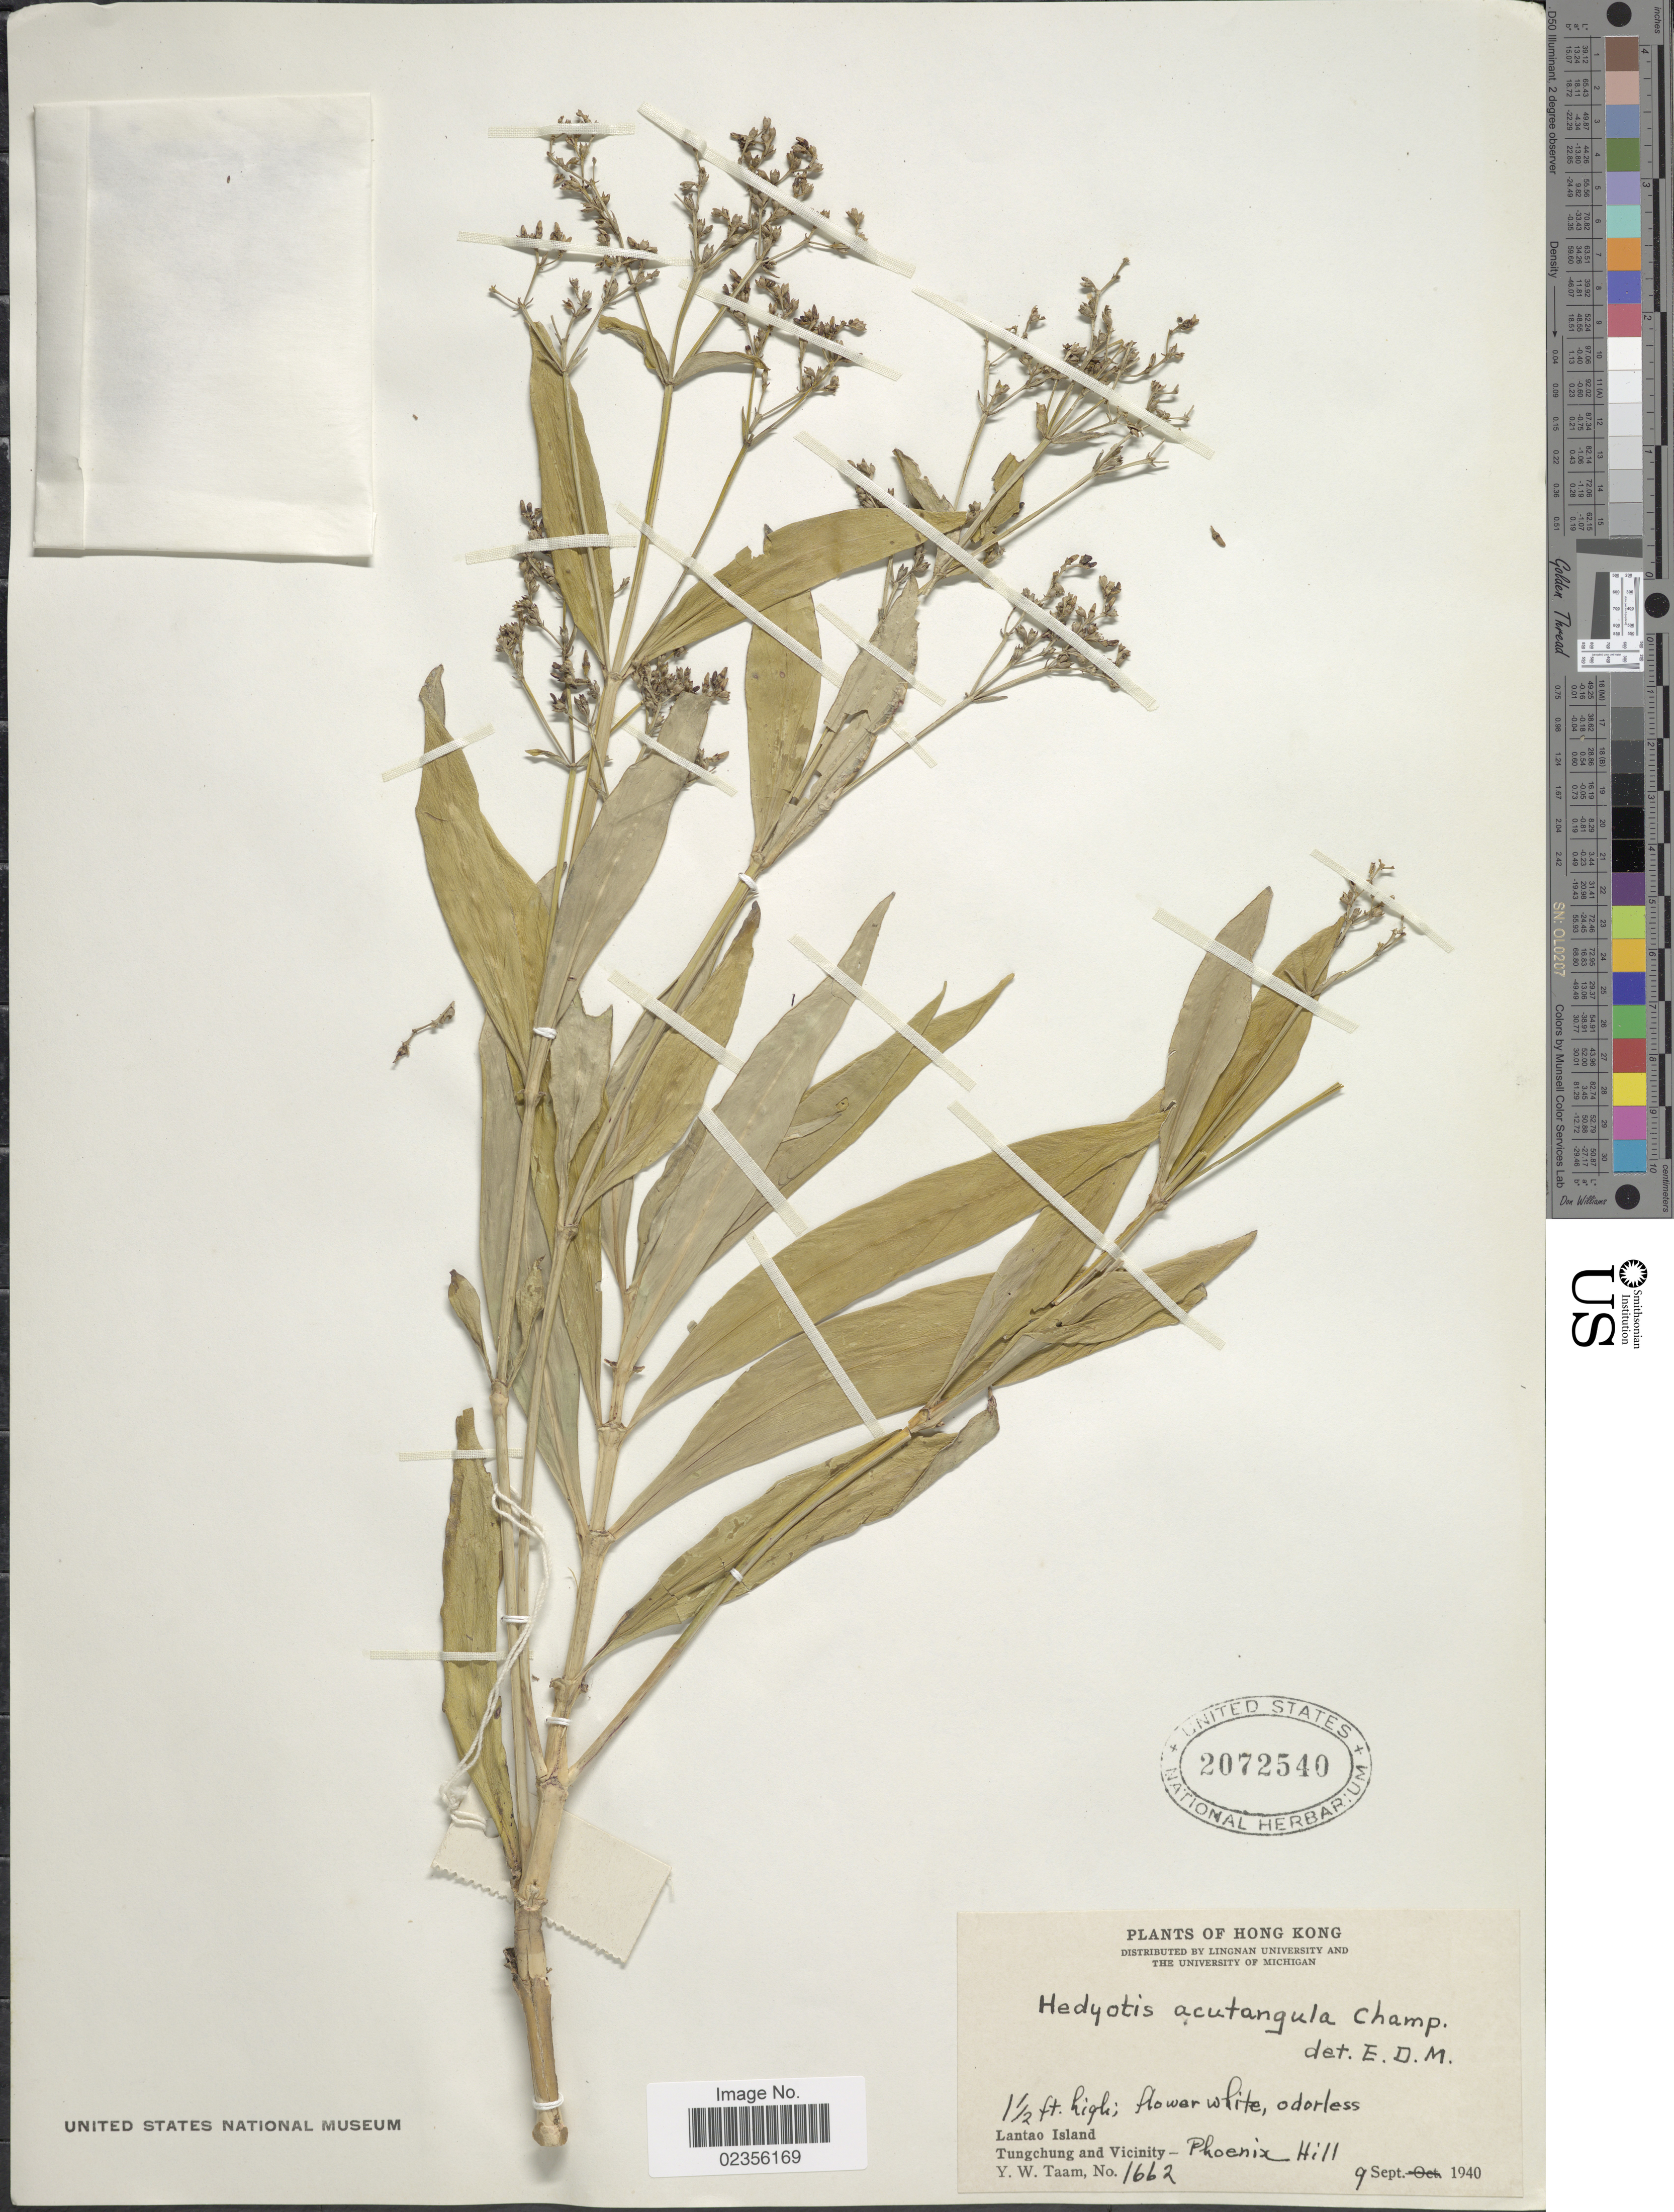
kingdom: Plantae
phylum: Tracheophyta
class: Magnoliopsida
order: Gentianales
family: Rubiaceae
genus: Hedyotis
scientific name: Hedyotis acutangula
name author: Champ. ex Benth.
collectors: Y. W. Taam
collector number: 1662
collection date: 1940-09-09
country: China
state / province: Hong Kong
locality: Lantao Island. Tungchung and Vicinity-Phoenix Hill.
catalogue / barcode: US 2072540